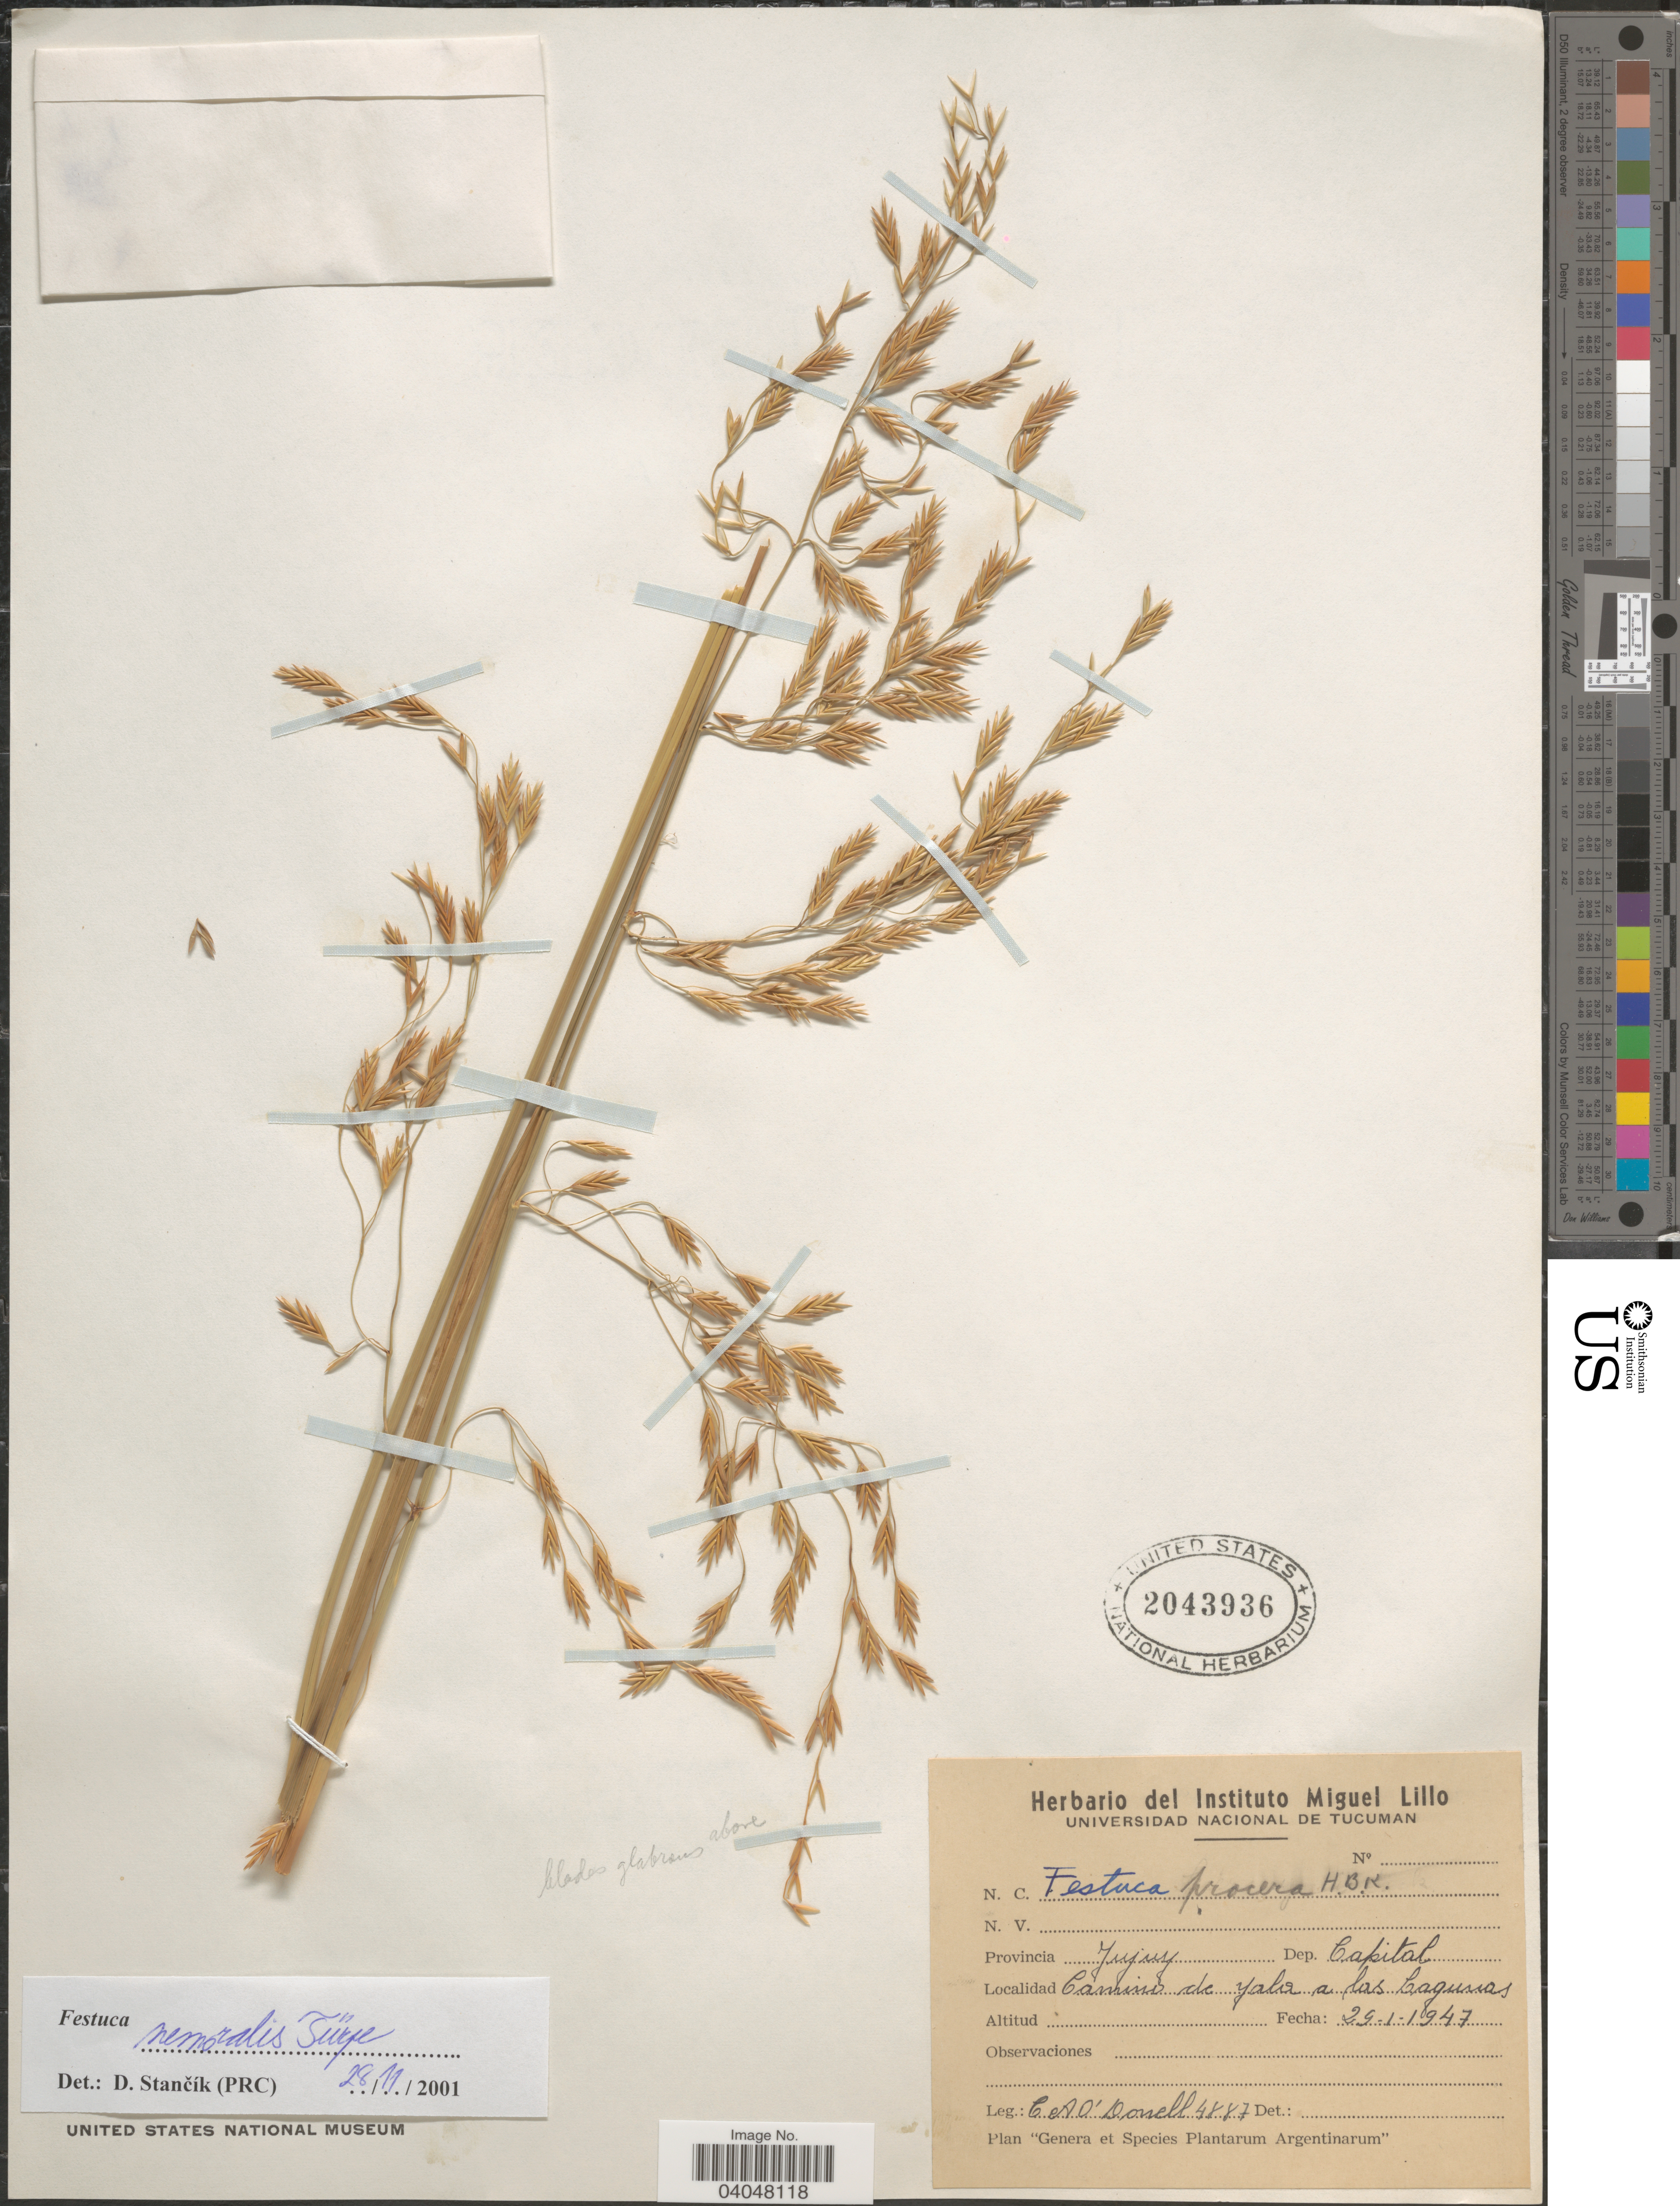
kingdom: Plantae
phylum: Tracheophyta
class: Liliopsida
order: Poales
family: Poaceae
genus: Festuca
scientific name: Festuca nemoralis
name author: Türpe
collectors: C. O'Donell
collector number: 4887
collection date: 1947-01-29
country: Argentina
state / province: Jujuy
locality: Dep. Capital. Camino de Yala a las Lagunas.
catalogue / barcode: US 2043936